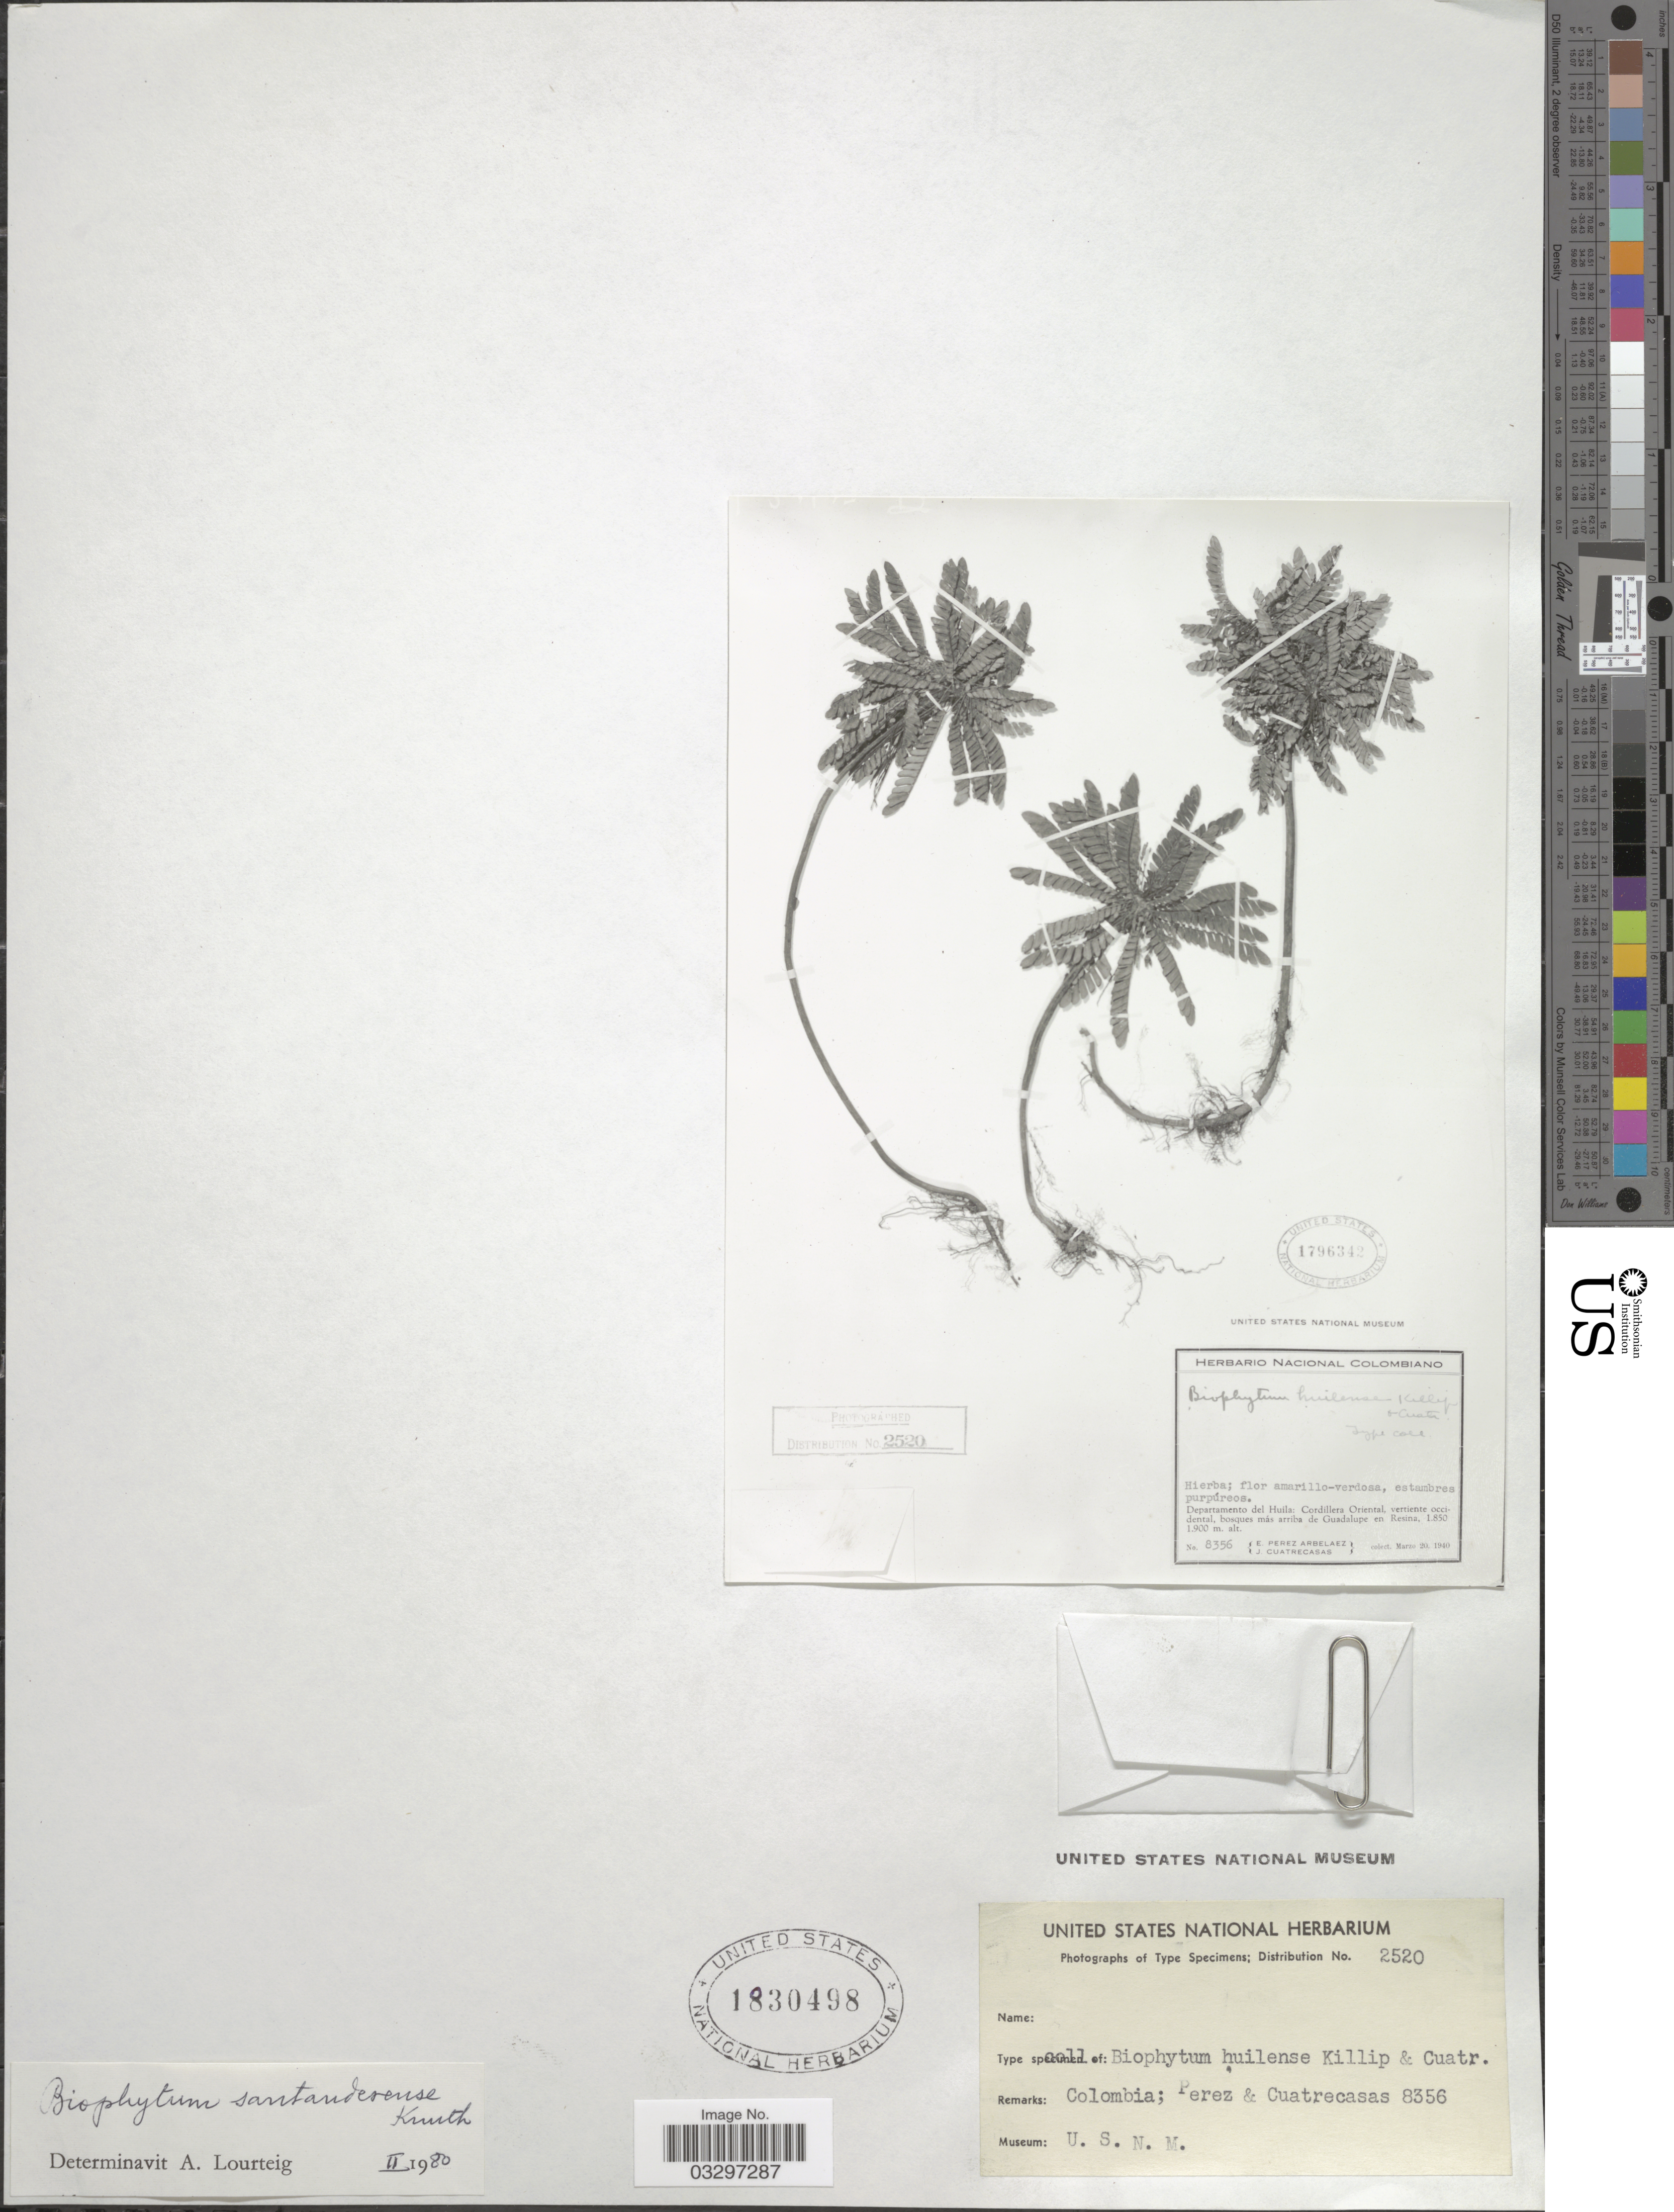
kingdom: Plantae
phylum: Tracheophyta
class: Magnoliopsida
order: Oxalidales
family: Oxalidaceae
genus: Biophytum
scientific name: Biophytum santanderense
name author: R. Knuth in Engl.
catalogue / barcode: US 1830498